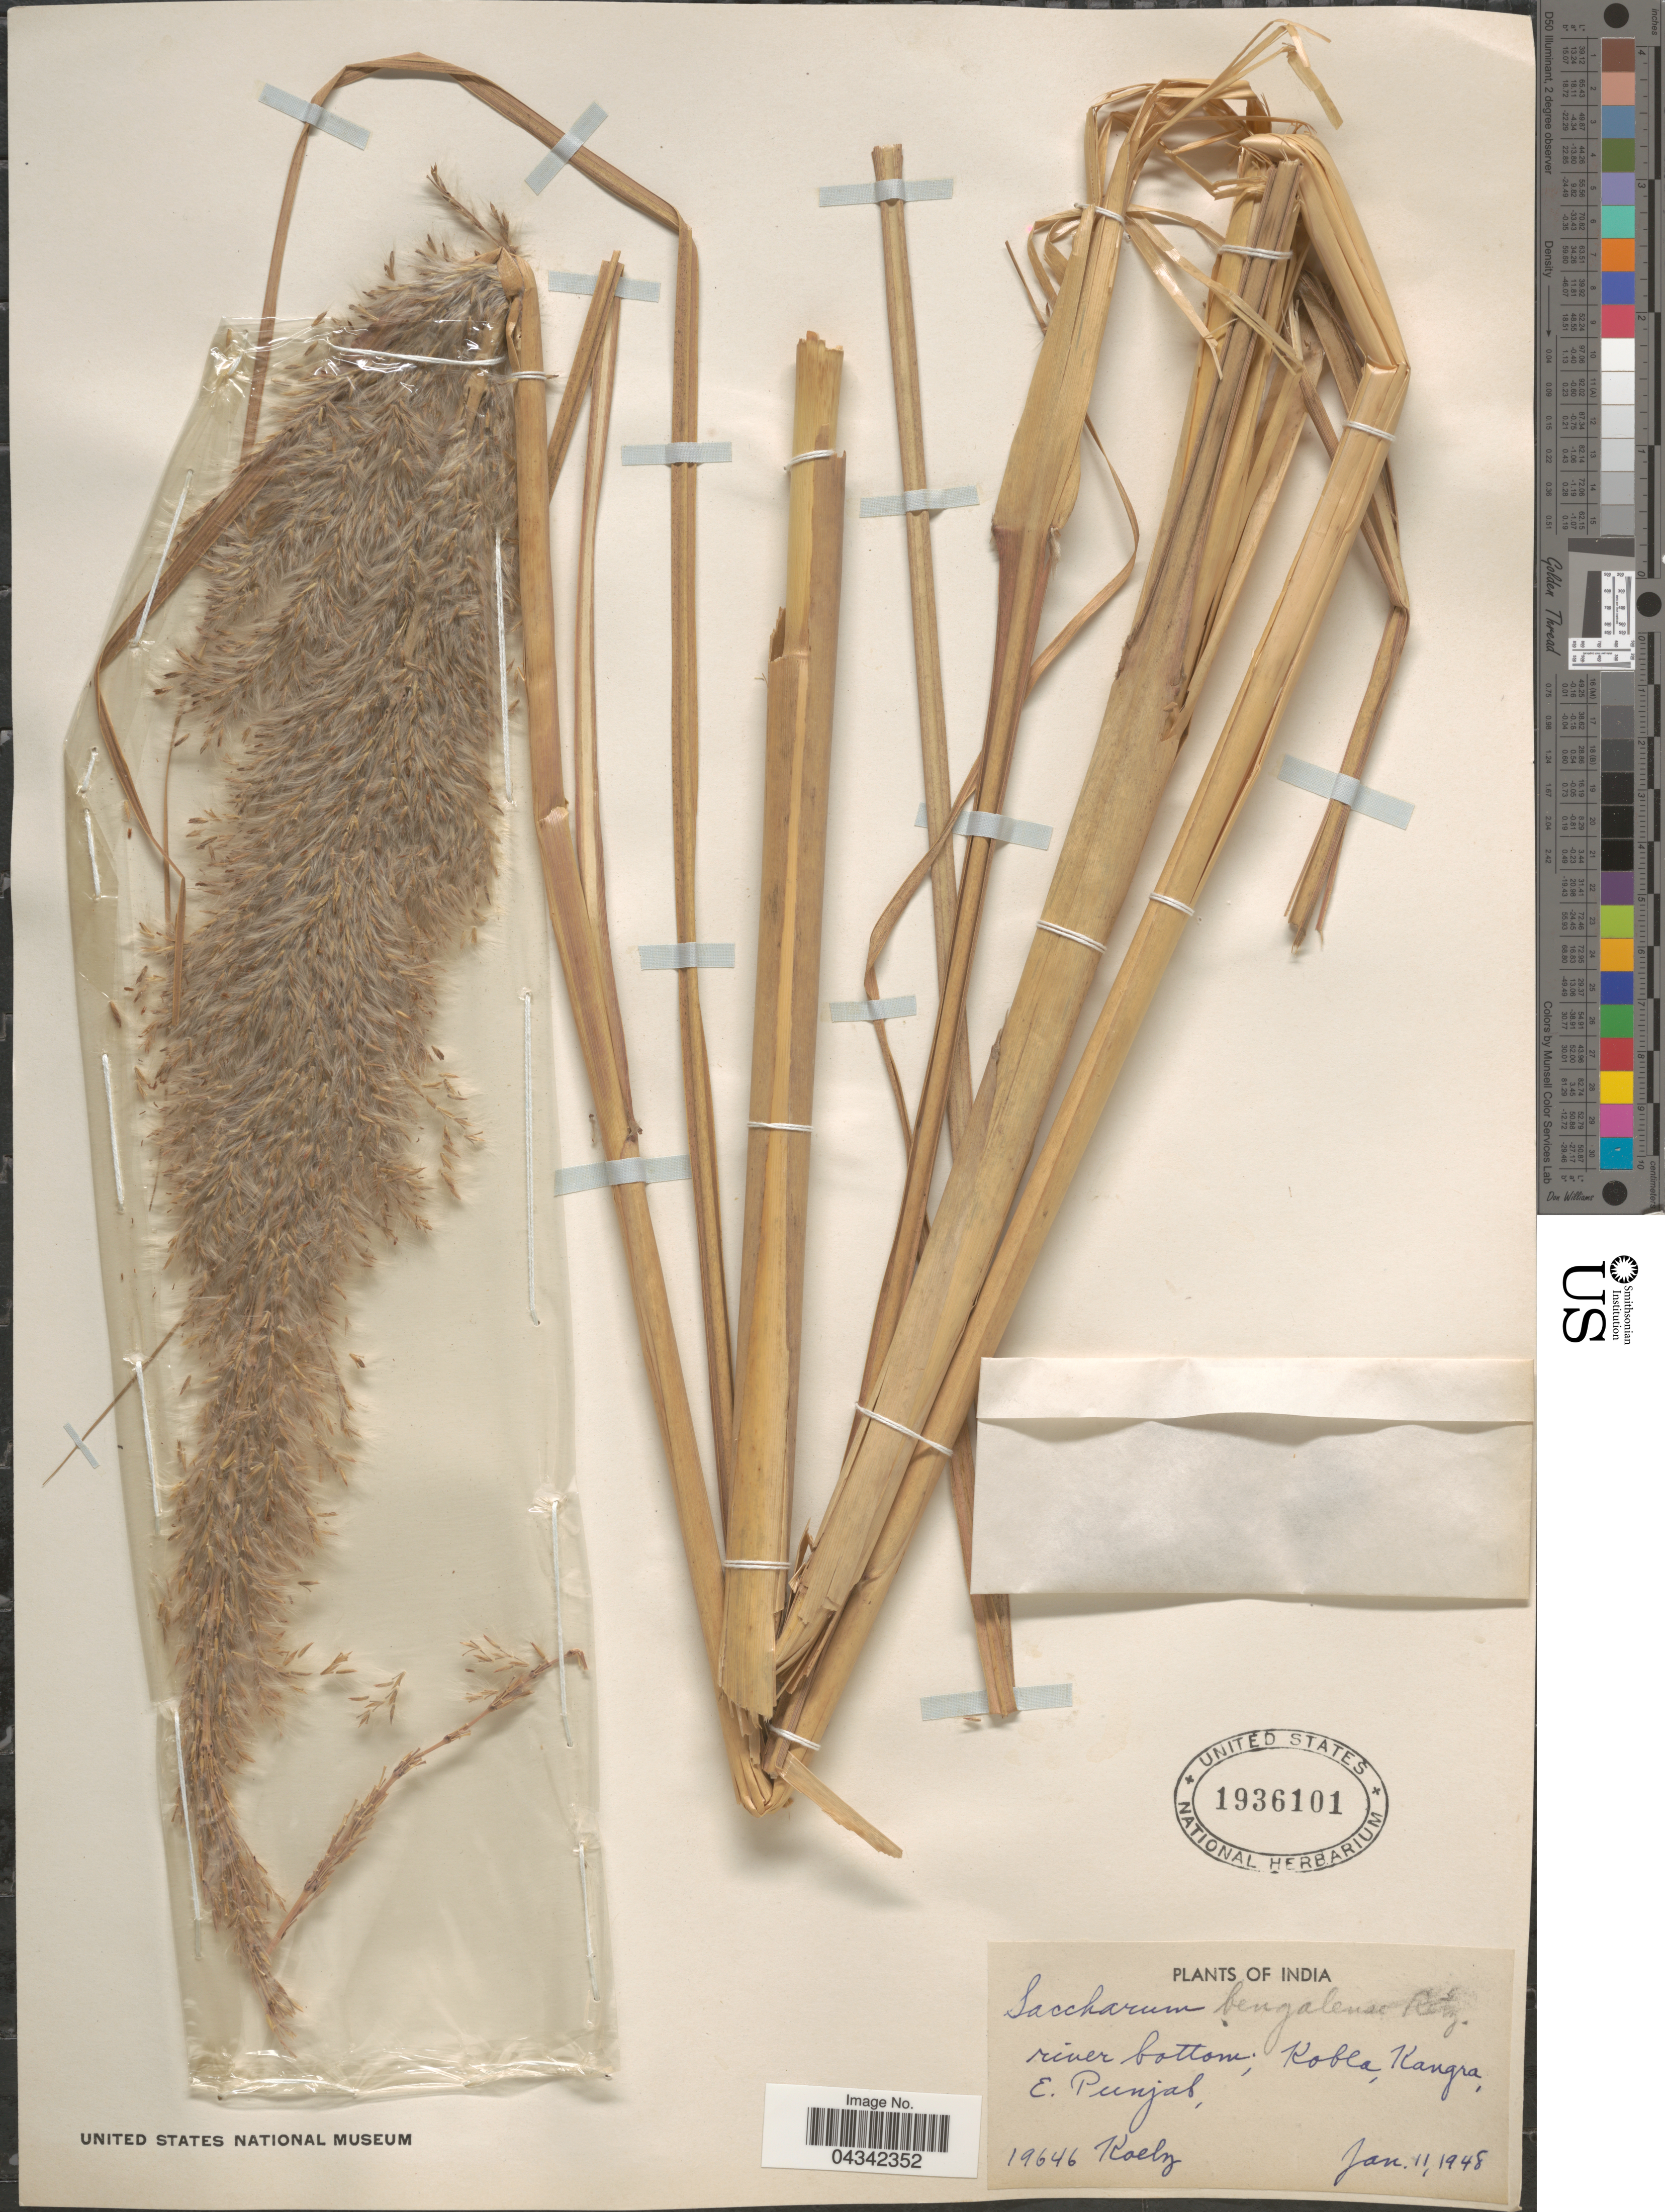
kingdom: Plantae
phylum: Tracheophyta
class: Liliopsida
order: Poales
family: Poaceae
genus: Tripidium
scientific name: Tripidium bengalense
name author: (Retz.) H. Scholz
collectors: Koelz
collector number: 19646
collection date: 1948-01-11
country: India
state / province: Himachal Pradesh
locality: River bottom; Kobla, Kangra, E. Punjab.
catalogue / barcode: US 1936101